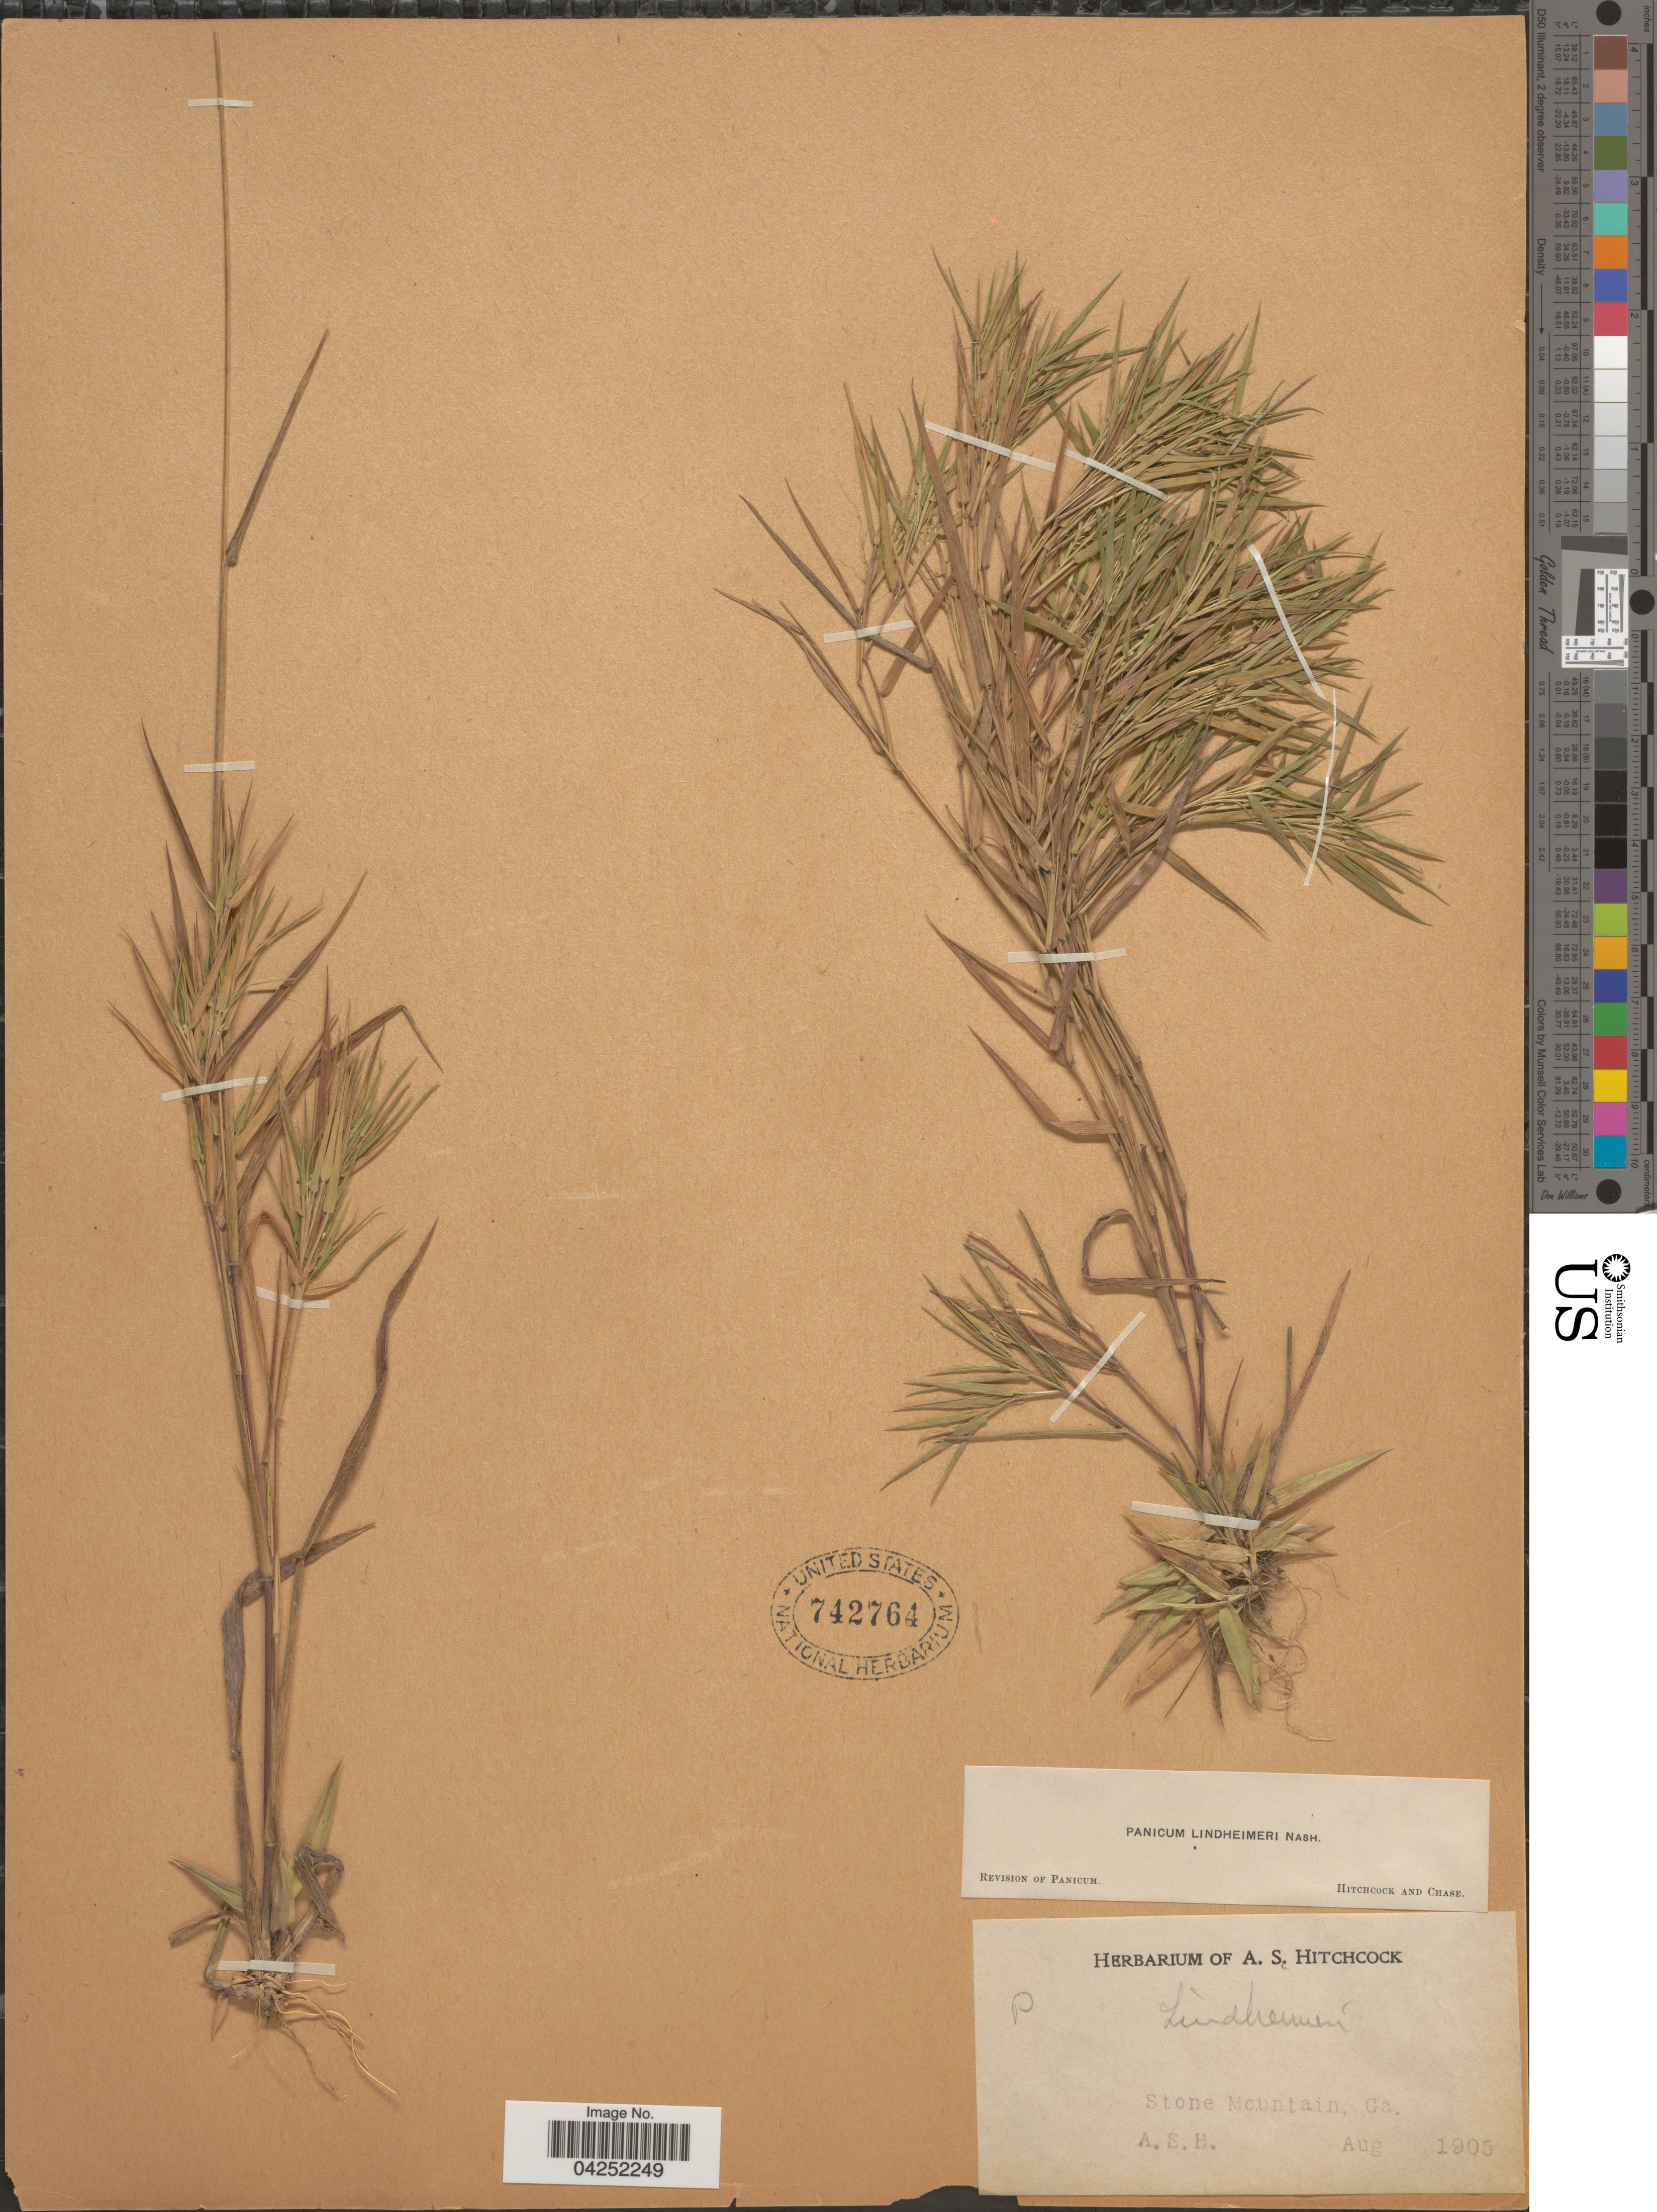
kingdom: Plantae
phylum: Tracheophyta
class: Liliopsida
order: Poales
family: Poaceae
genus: Dichanthelium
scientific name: Dichanthelium acuminatum var. lindheimeri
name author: (Nash) Gould & C.A. Clark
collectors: A. S. Hitchcock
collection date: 1905-08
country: United States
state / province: Georgia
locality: Stone Mountain.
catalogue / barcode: US 742764